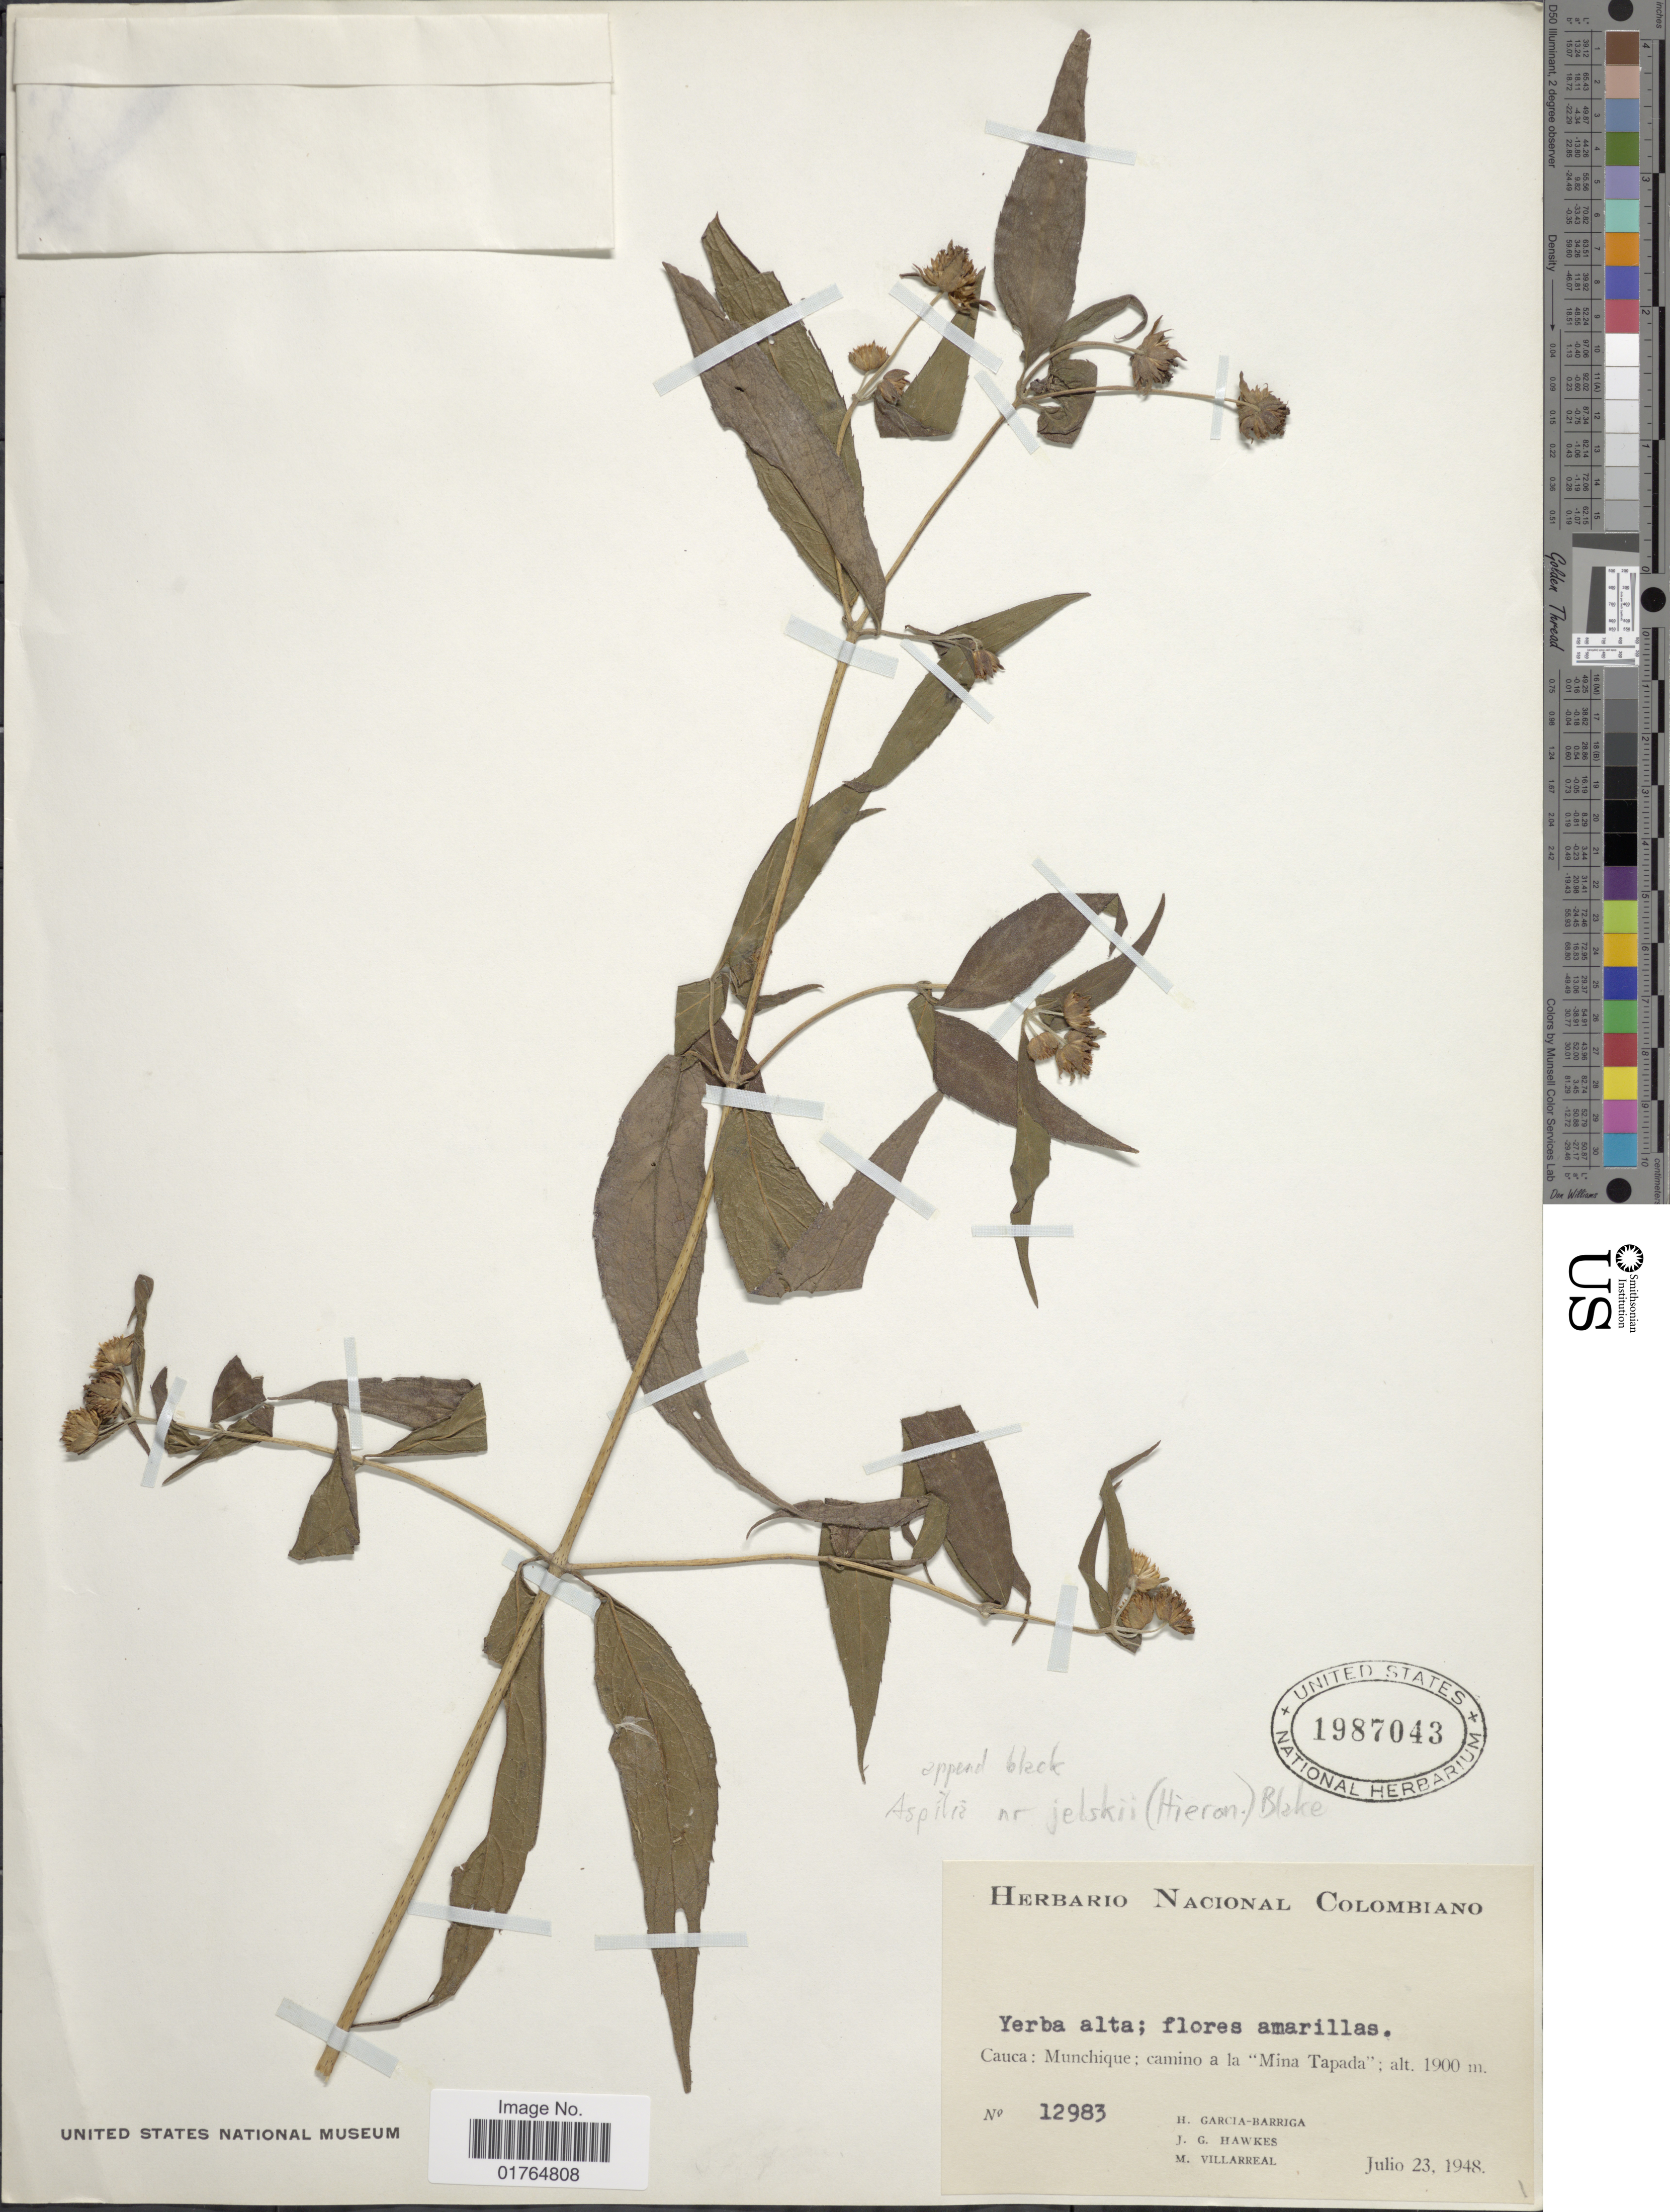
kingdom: Plantae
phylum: Tracheophyta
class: Magnoliopsida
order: Asterales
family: Asteraceae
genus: Wedelia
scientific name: Wedelia tambillosama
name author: B.L. Turner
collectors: H. García Barriga, J. Hawkes & M. Villarreal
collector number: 12983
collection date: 1948-07-23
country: Colombia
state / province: Cauca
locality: Munchique, camino a la Mina Tapada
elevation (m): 1900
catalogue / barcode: US 1987043